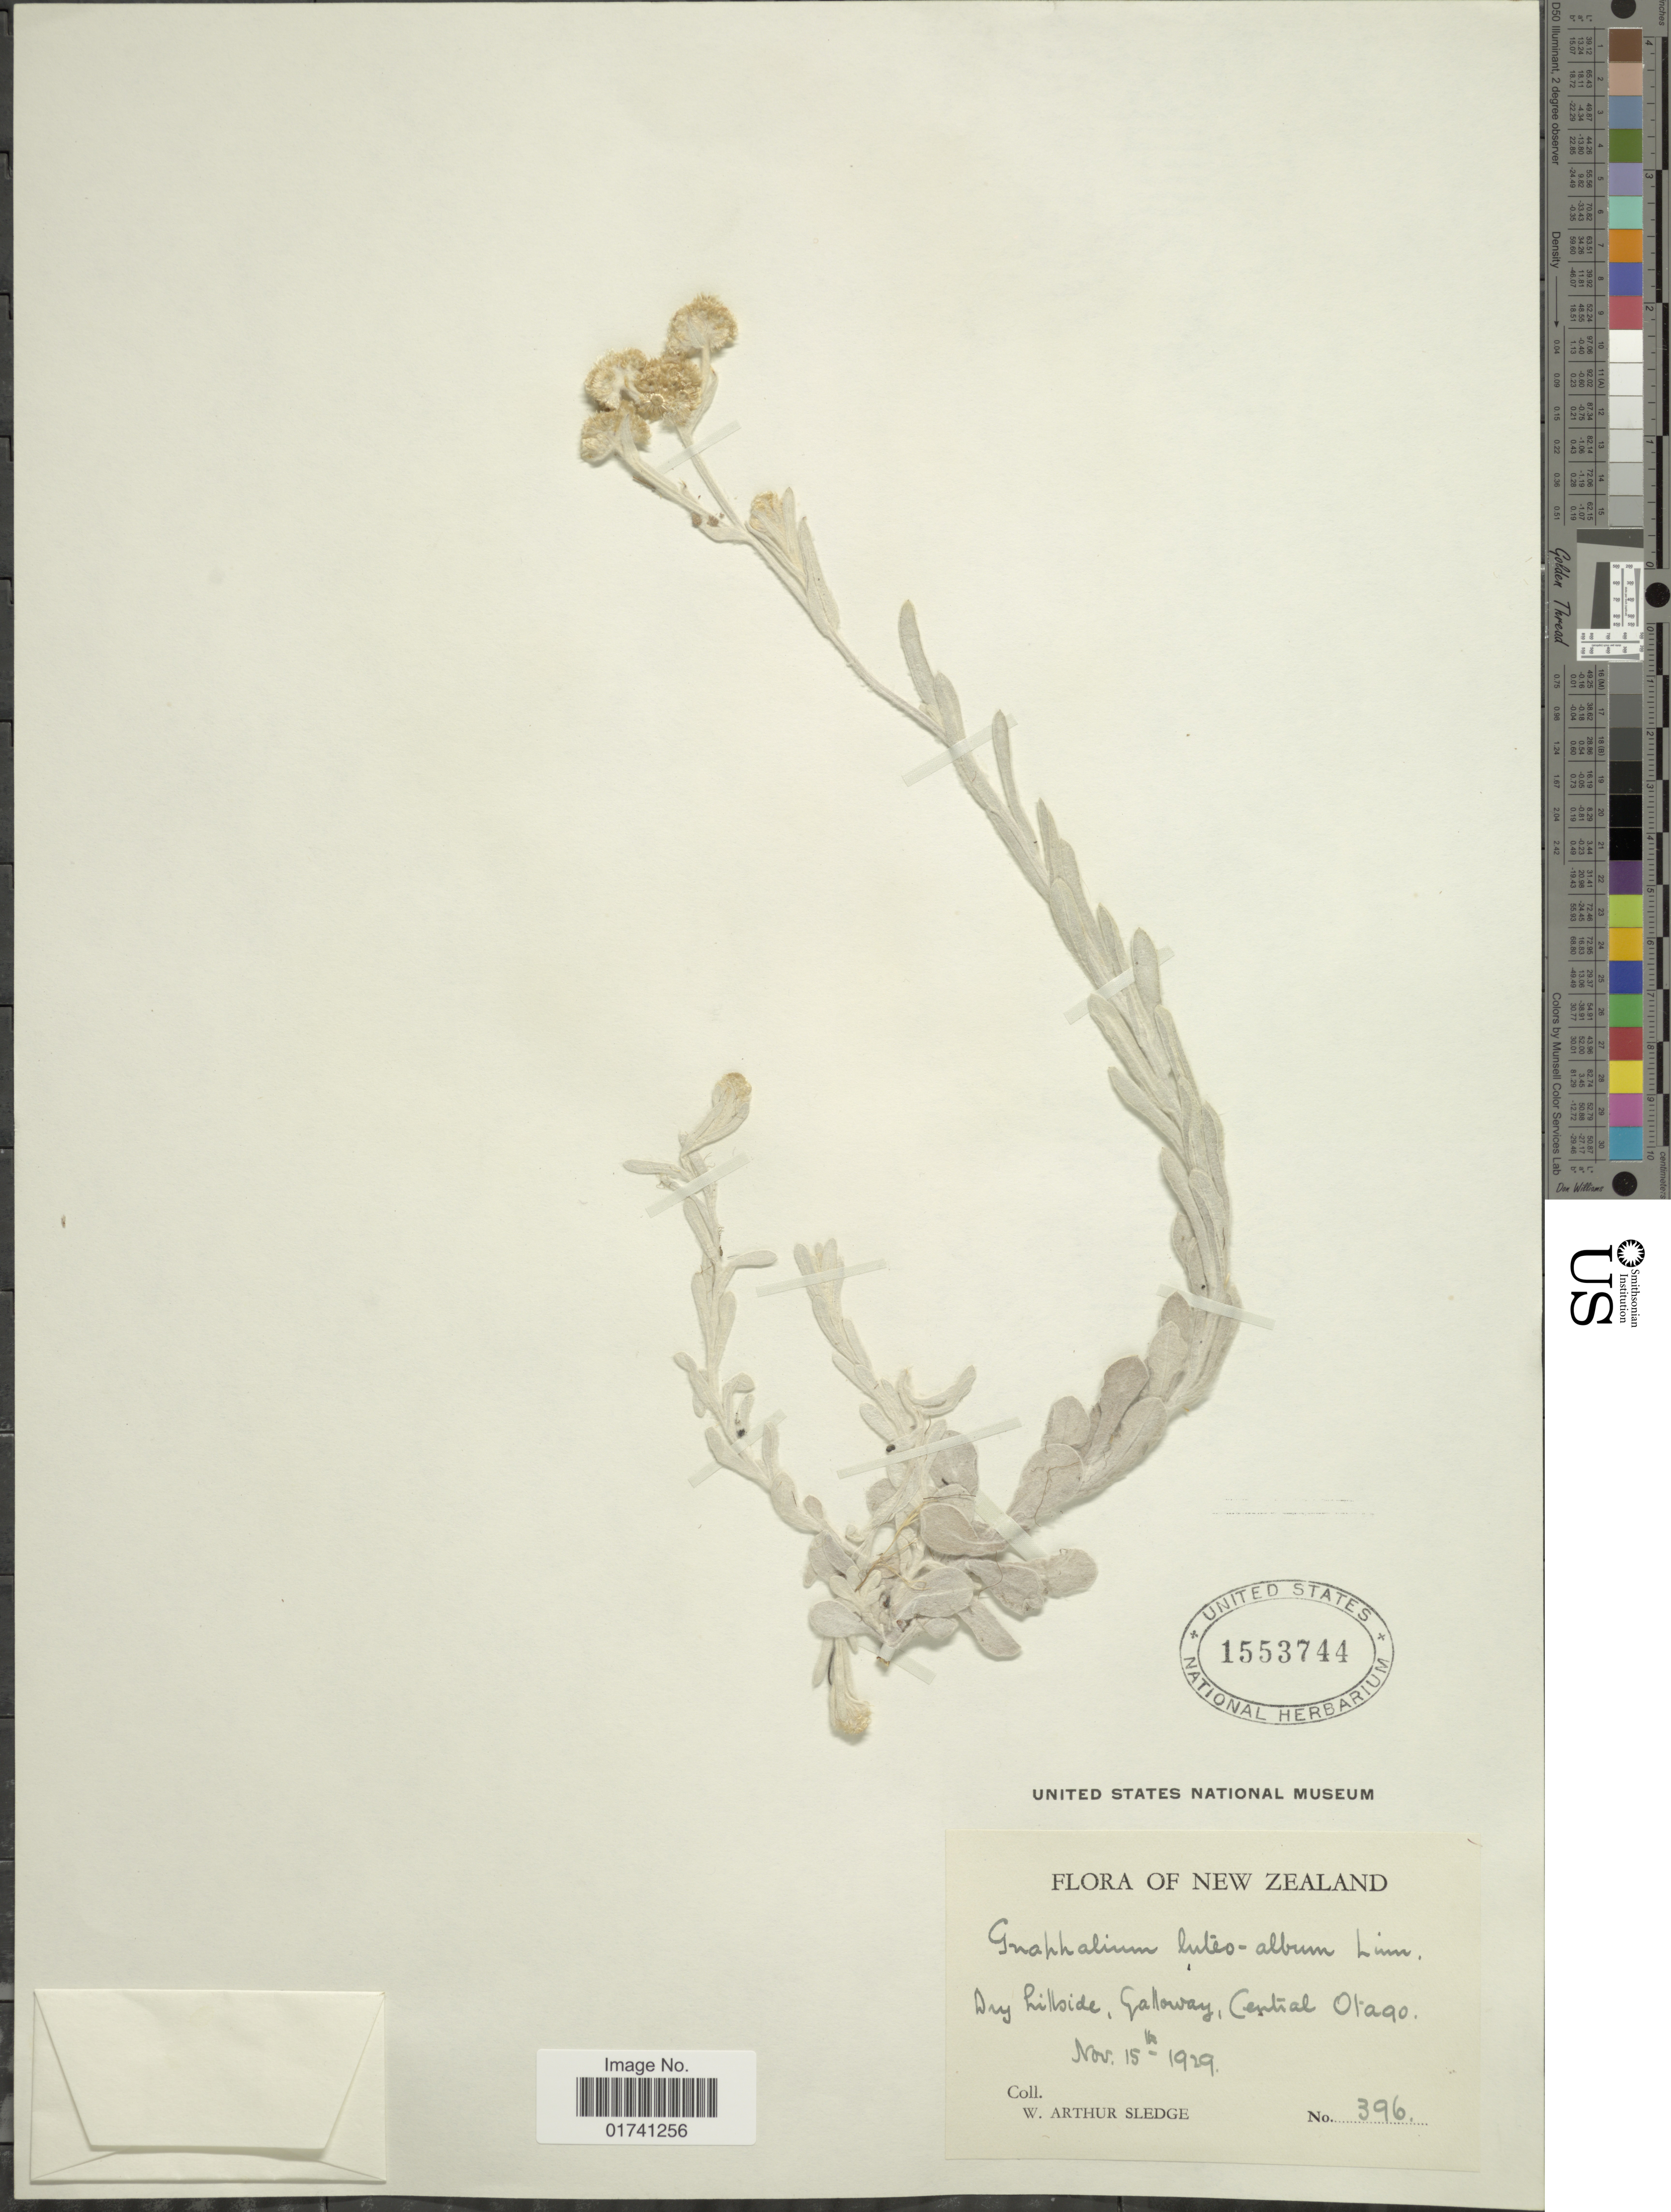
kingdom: Plantae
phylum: Tracheophyta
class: Magnoliopsida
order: Asterales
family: Asteraceae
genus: Laphangium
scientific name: Laphangium luteoalbum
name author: (L.) Tzvelev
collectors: W. A. Sledge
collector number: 396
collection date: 1929-11-15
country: New Zealand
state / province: Otago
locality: Galloway, Central Otago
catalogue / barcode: US 1553744